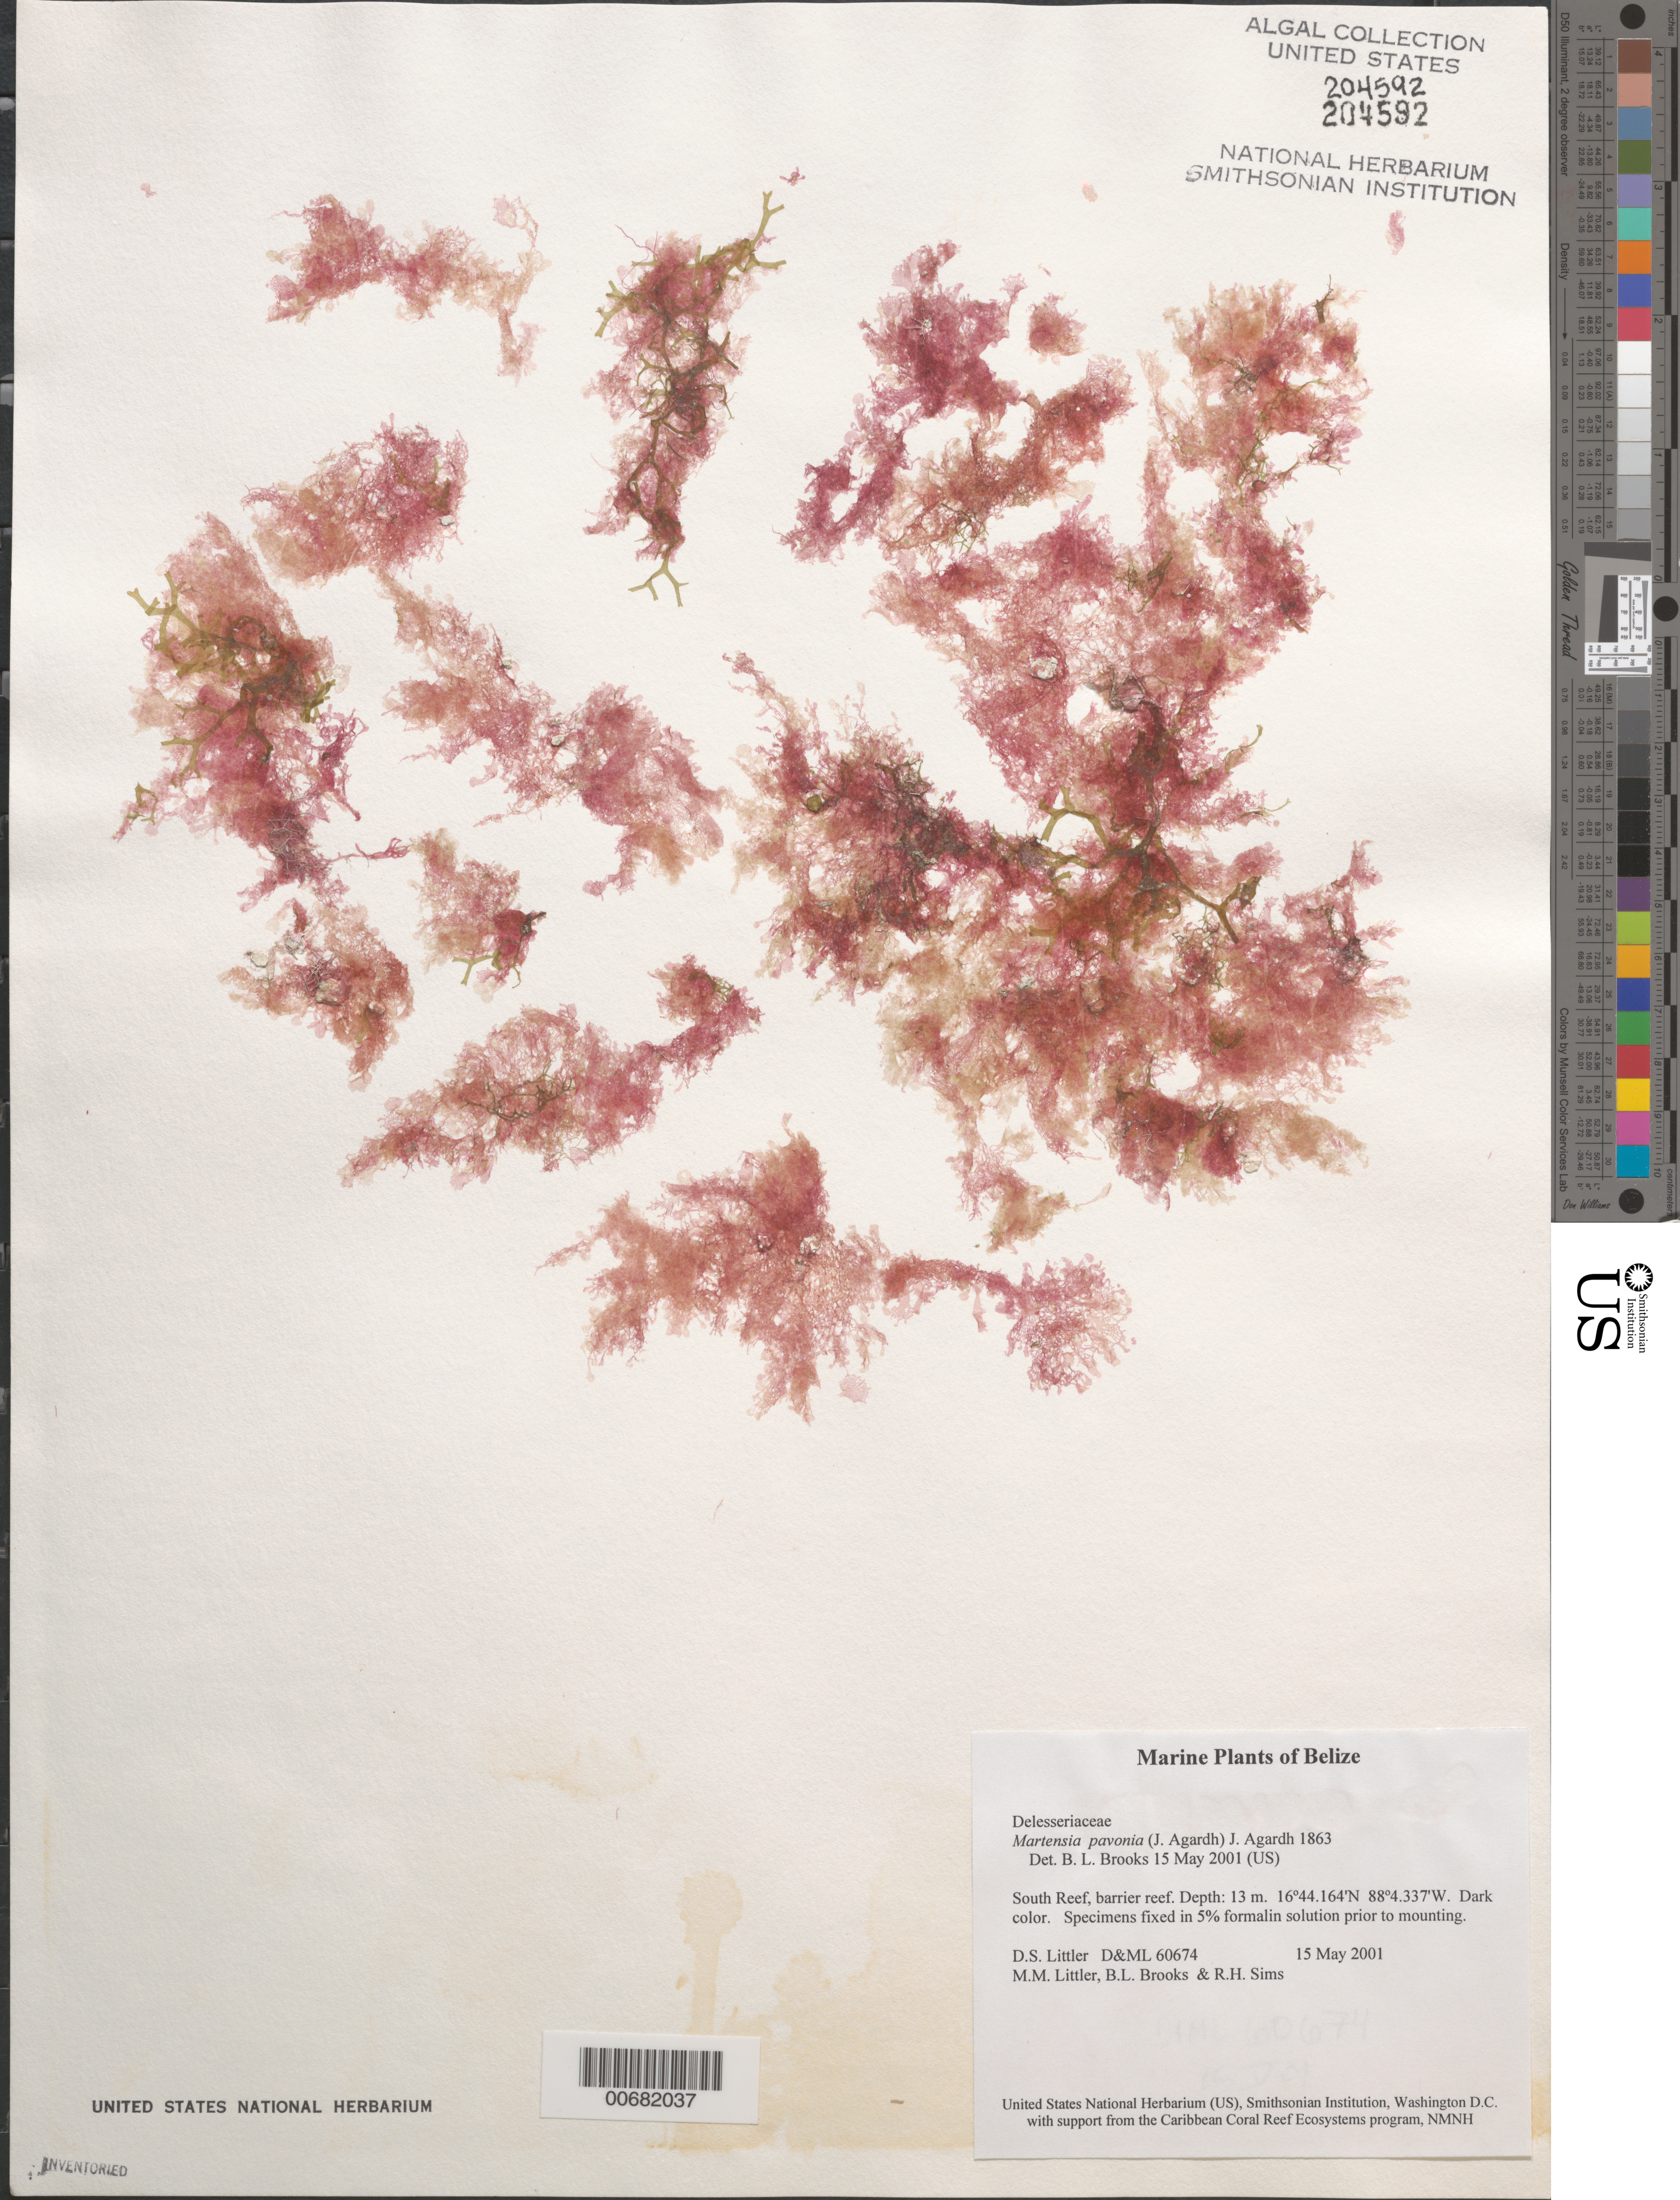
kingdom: Plantae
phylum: Rhodophyta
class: Florideophyceae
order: Ceramiales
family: Delesseriaceae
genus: Martensia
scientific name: Martensia pavonia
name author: (J. Agardh) J. Agardh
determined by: Brooks, B. L., (BOT), Smithsonian Institution - National Museum of Natural History (UNITED STATES)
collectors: D. S. Littler, M. M. Littler, B. Brooks & R. H. Sims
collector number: D&ML 60674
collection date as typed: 15 May 2001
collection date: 2001-05-15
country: Belize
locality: South Reef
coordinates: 16 44.164' N, 88 4.337' W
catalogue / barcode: US 204592